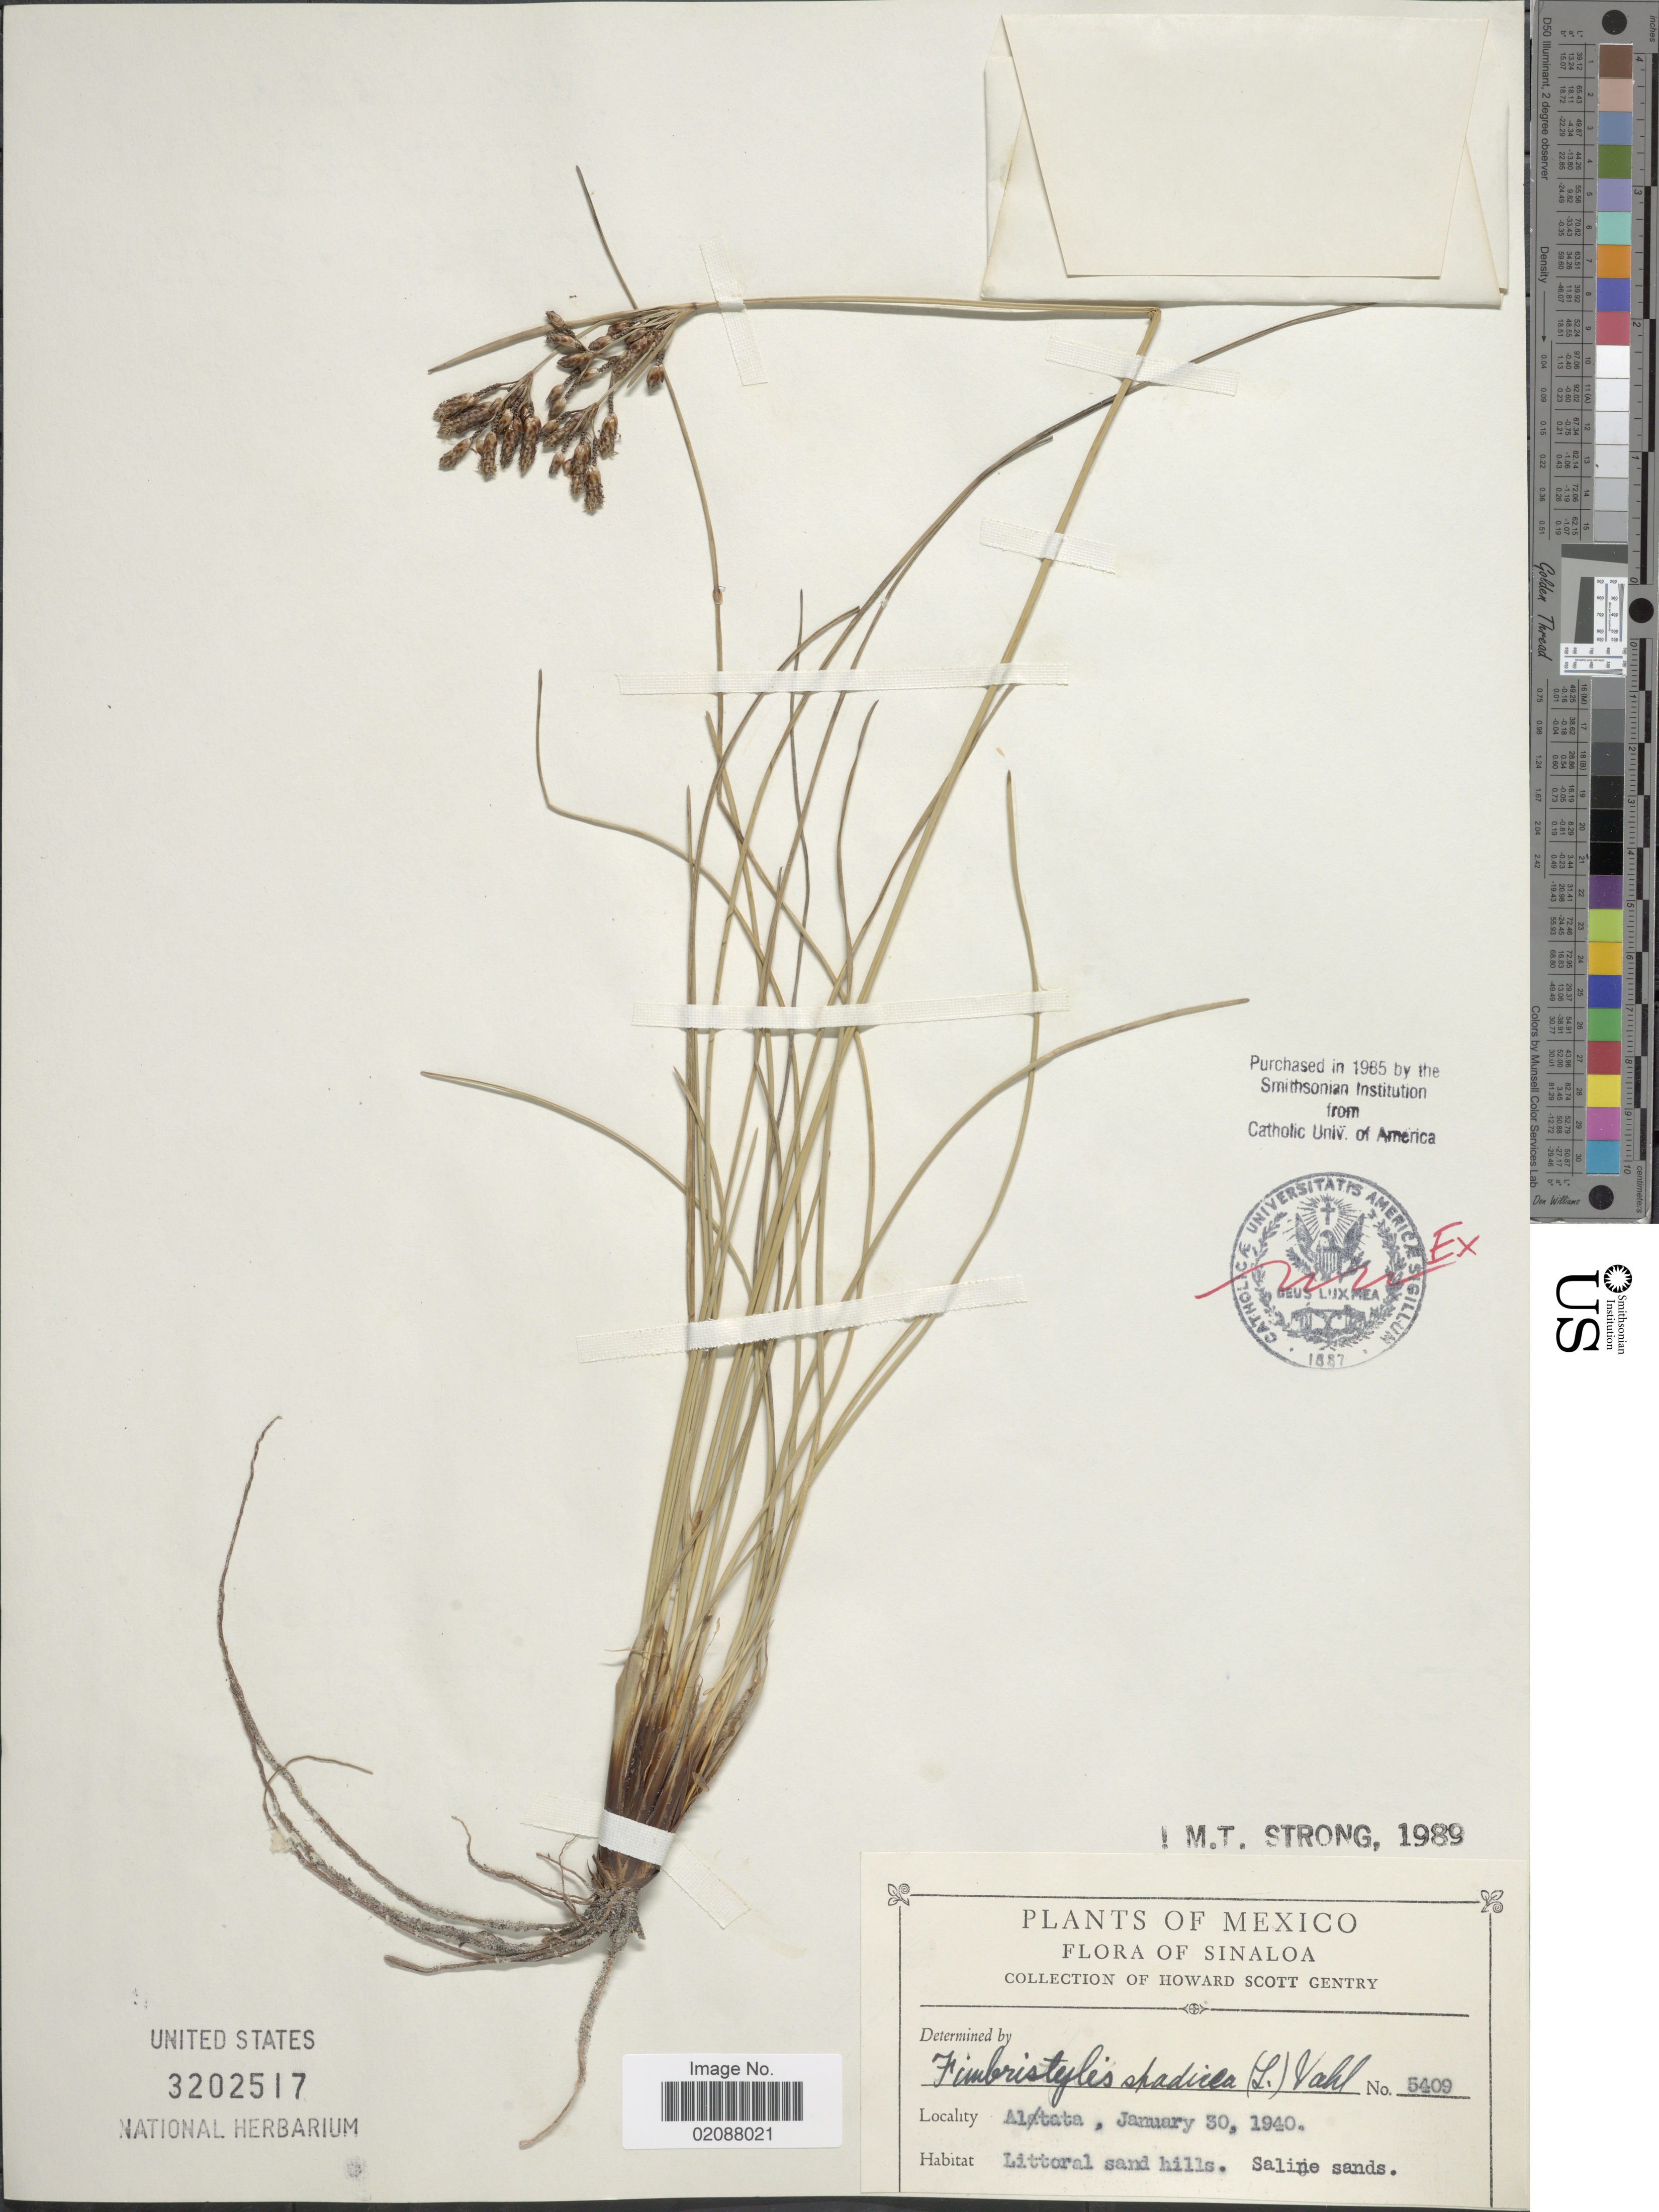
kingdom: Plantae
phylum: Tracheophyta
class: Liliopsida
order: Poales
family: Cyperaceae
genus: Fimbristylis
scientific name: Fimbristylis spadicea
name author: (L.) Vahl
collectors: H. S. Gentry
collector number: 5409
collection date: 1940-01-30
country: Mexico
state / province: Sinaloa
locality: Altata, littoral sand jills, saline ends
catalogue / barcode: US 3202517